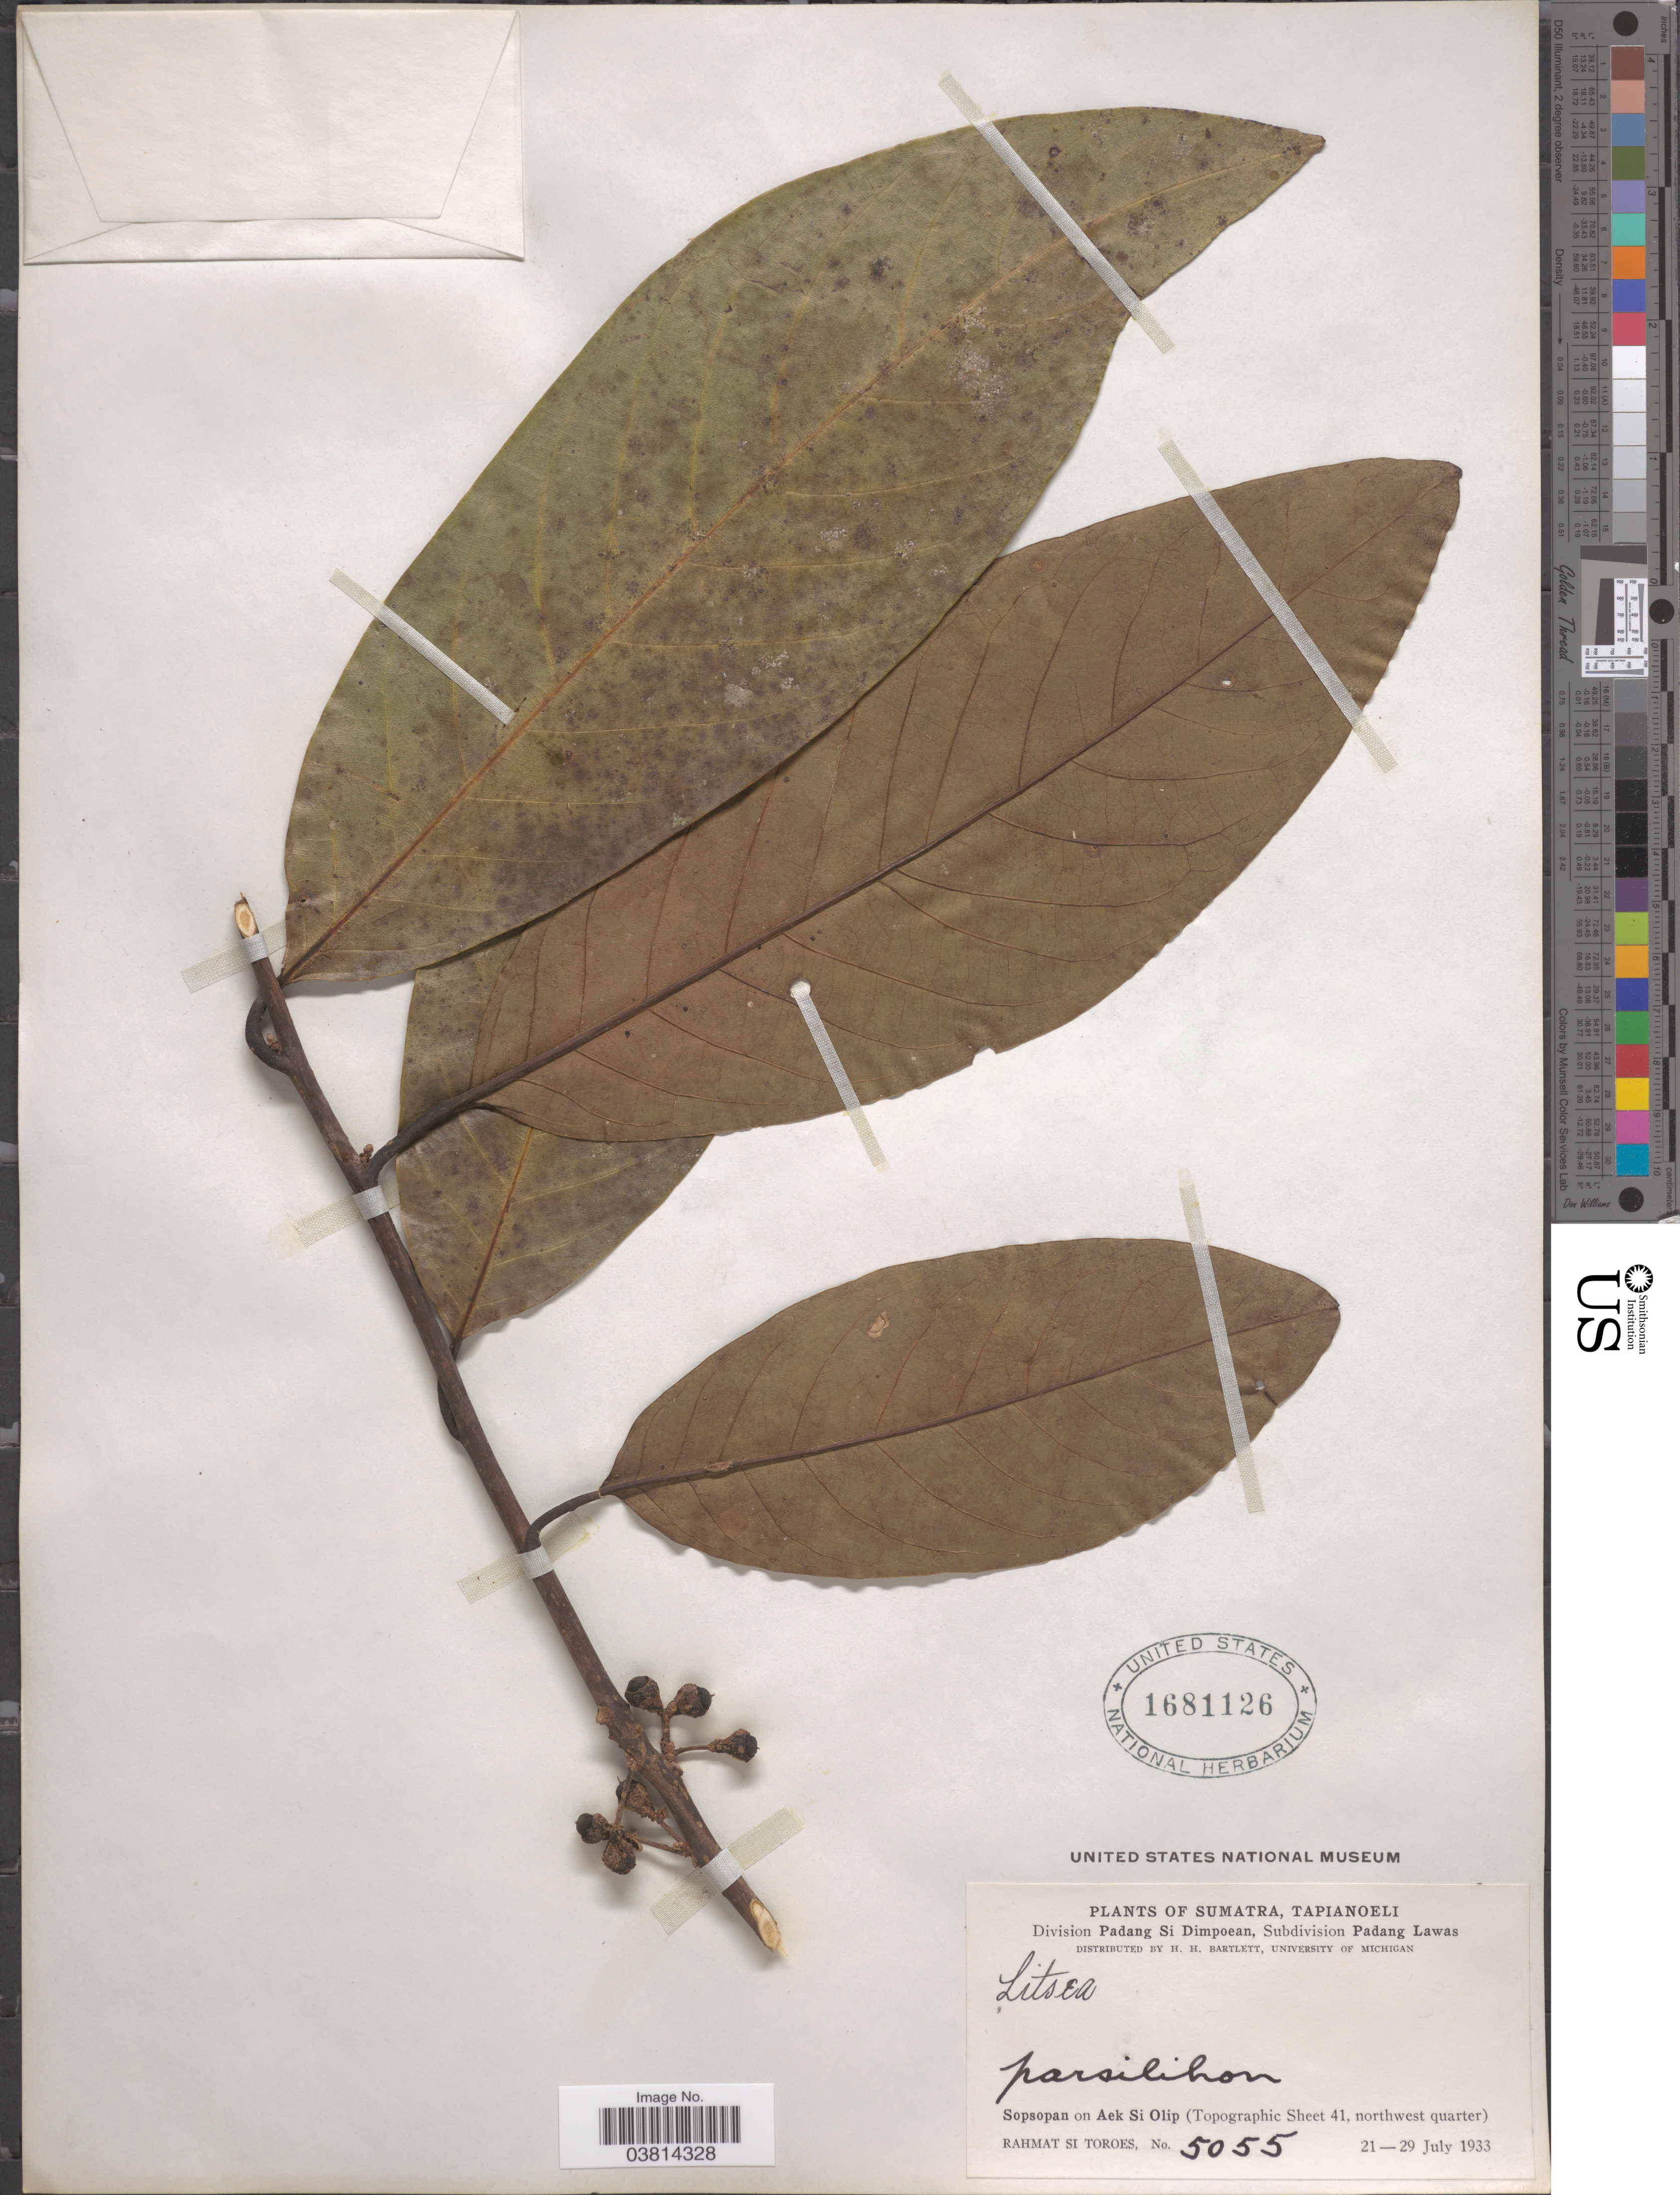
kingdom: Plantae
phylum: Tracheophyta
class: Magnoliopsida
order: Laurales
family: Lauraceae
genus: Litsea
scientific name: Litsea sp.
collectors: Rahmat Si Boeea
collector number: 5055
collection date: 1933-07-21/1933-07-29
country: Indonesia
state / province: Sumatra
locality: Tapianoeli. Division Padang Si Dimpoean, Subdivision Padang Lawas. Sopsopan on Aek Si Olip (Topographic Sheet 41, northwest quarter).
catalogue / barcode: US 1681126